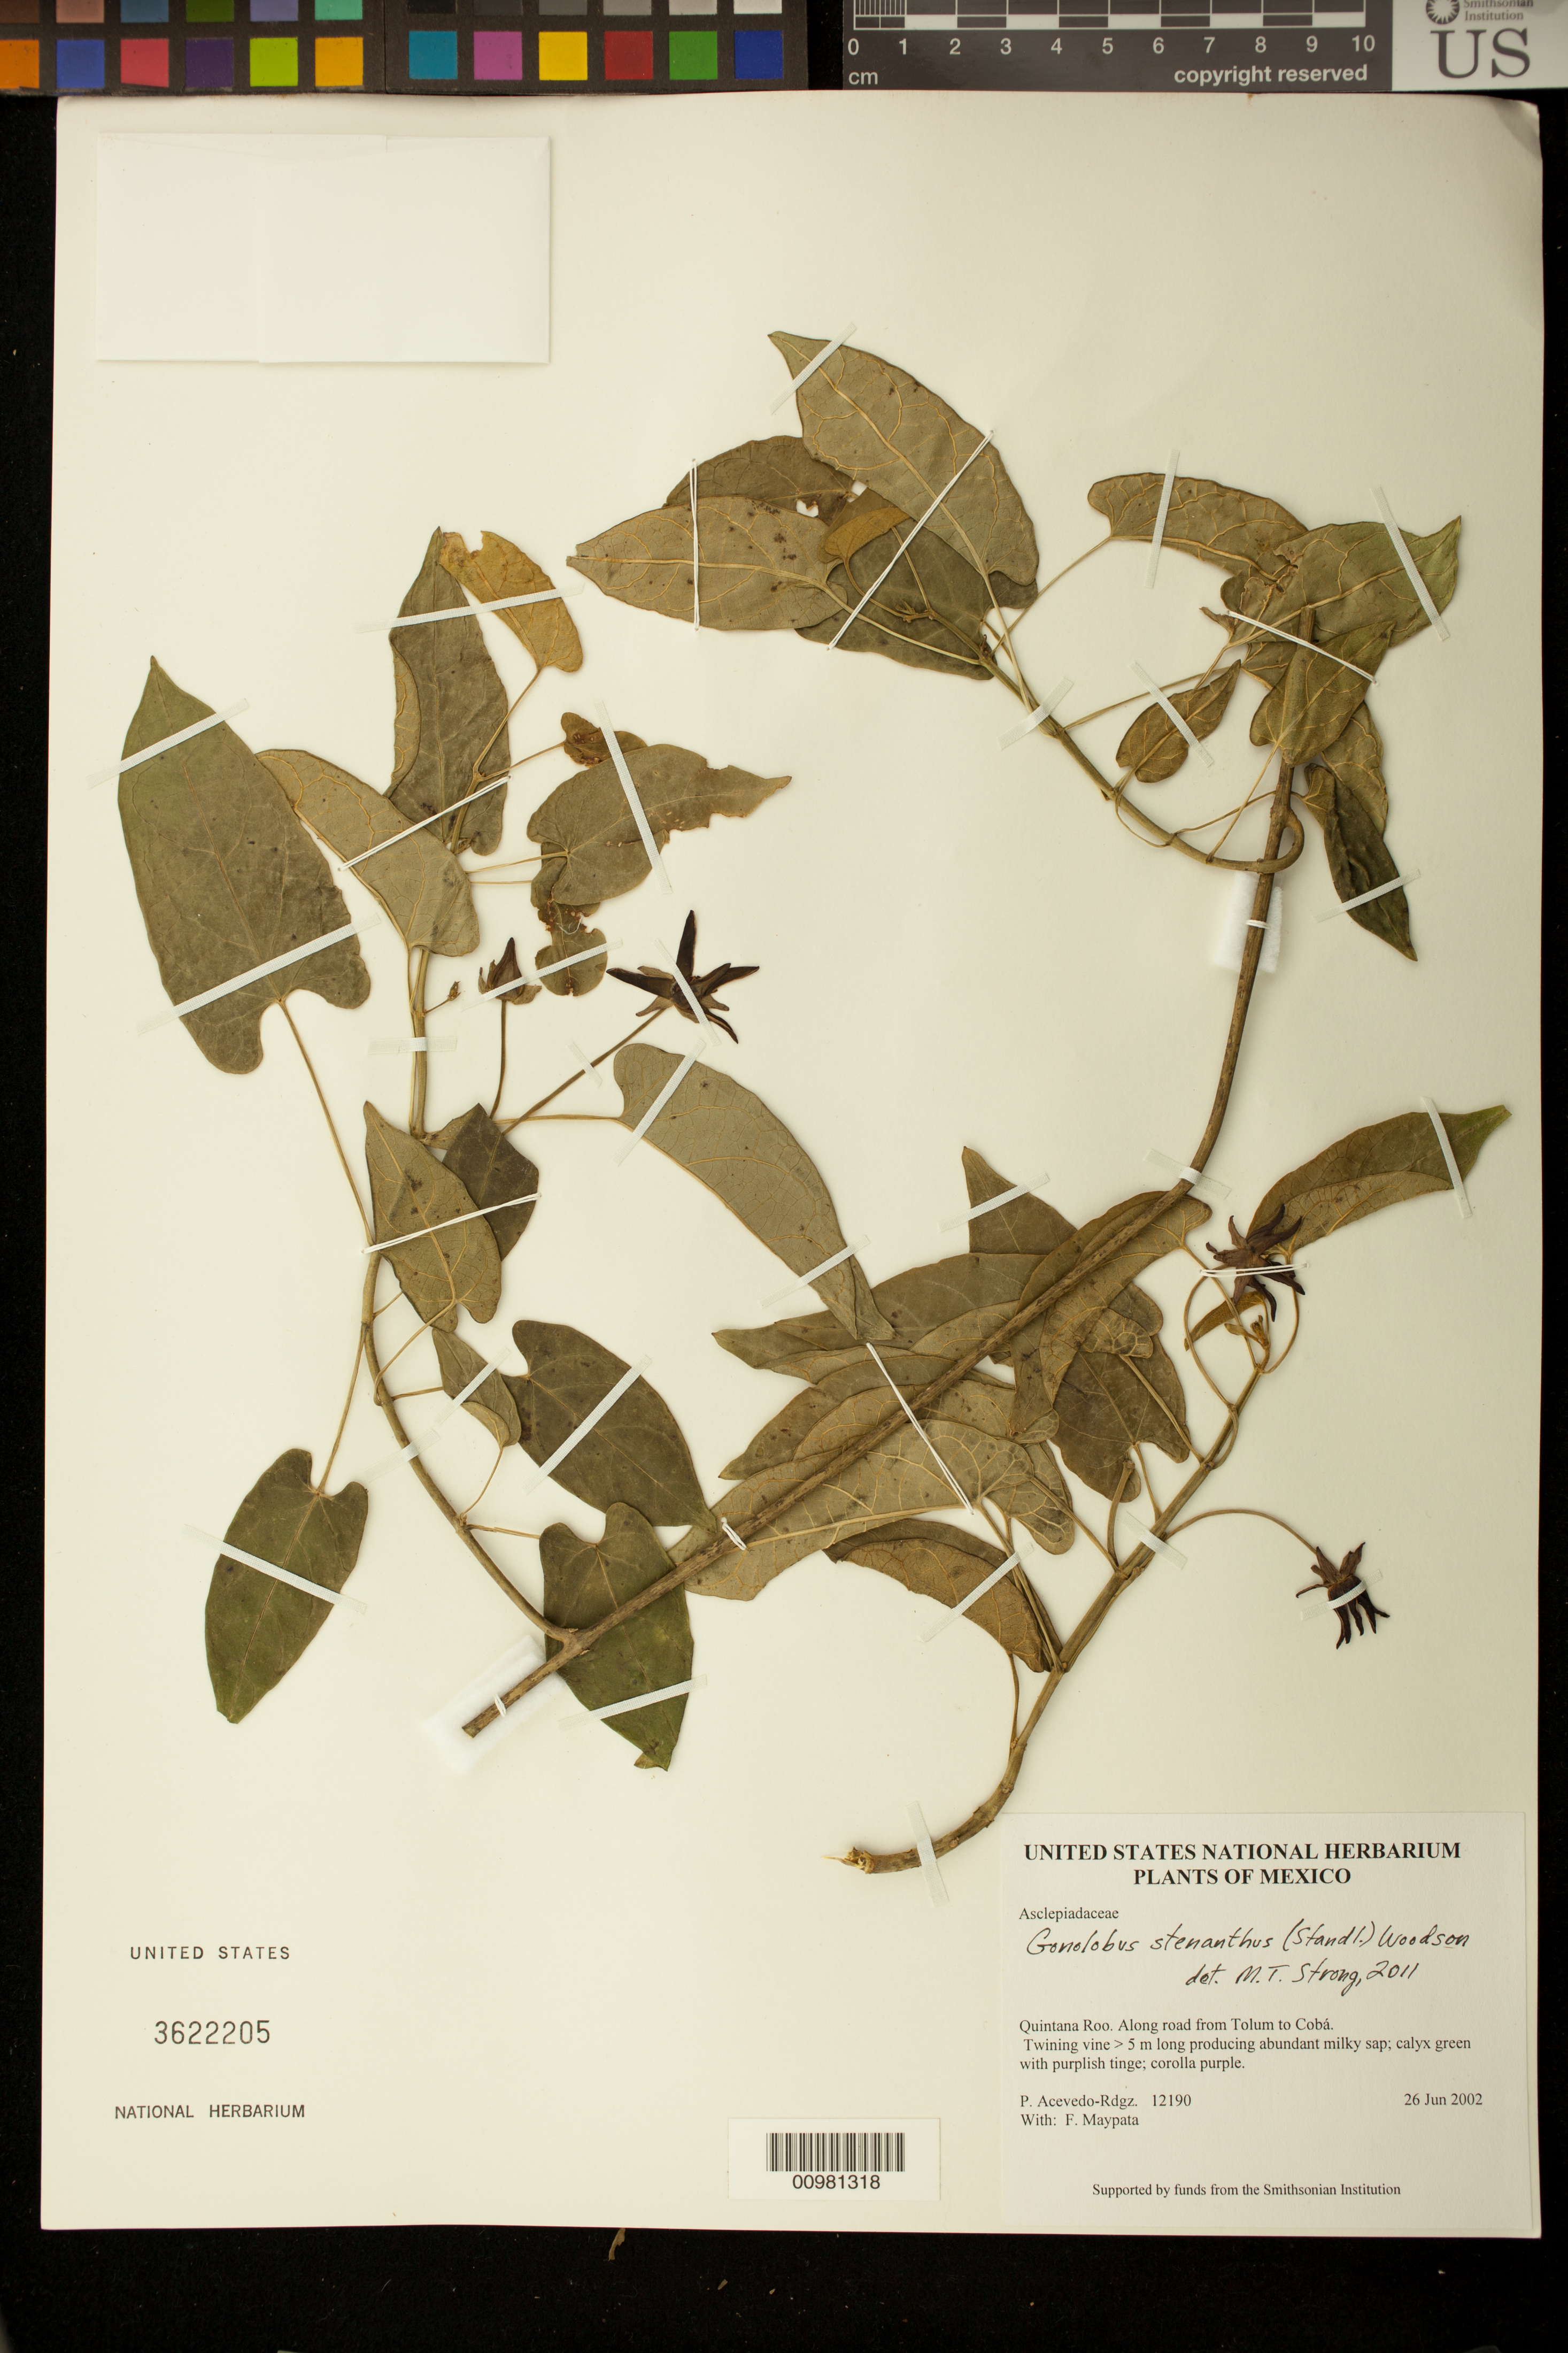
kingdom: Plantae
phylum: Tracheophyta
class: Magnoliopsida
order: Gentianales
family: Apocynaceae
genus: Gonolobus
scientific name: Gonolobus stenanthus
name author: (Standl.) Woodson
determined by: Strong, M. T., (US), Smithsonian Institution - National Museum of Natural History (UNITED STATES)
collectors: P. Acevedo-Rodr. & F. Maypata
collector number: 12190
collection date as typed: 26 Jun 2002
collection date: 2002-06-26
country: Mexico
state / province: Quintana Roo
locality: Quintana Roo. Along road from Tolum to Cobá.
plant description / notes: US, NY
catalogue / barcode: US 3622205